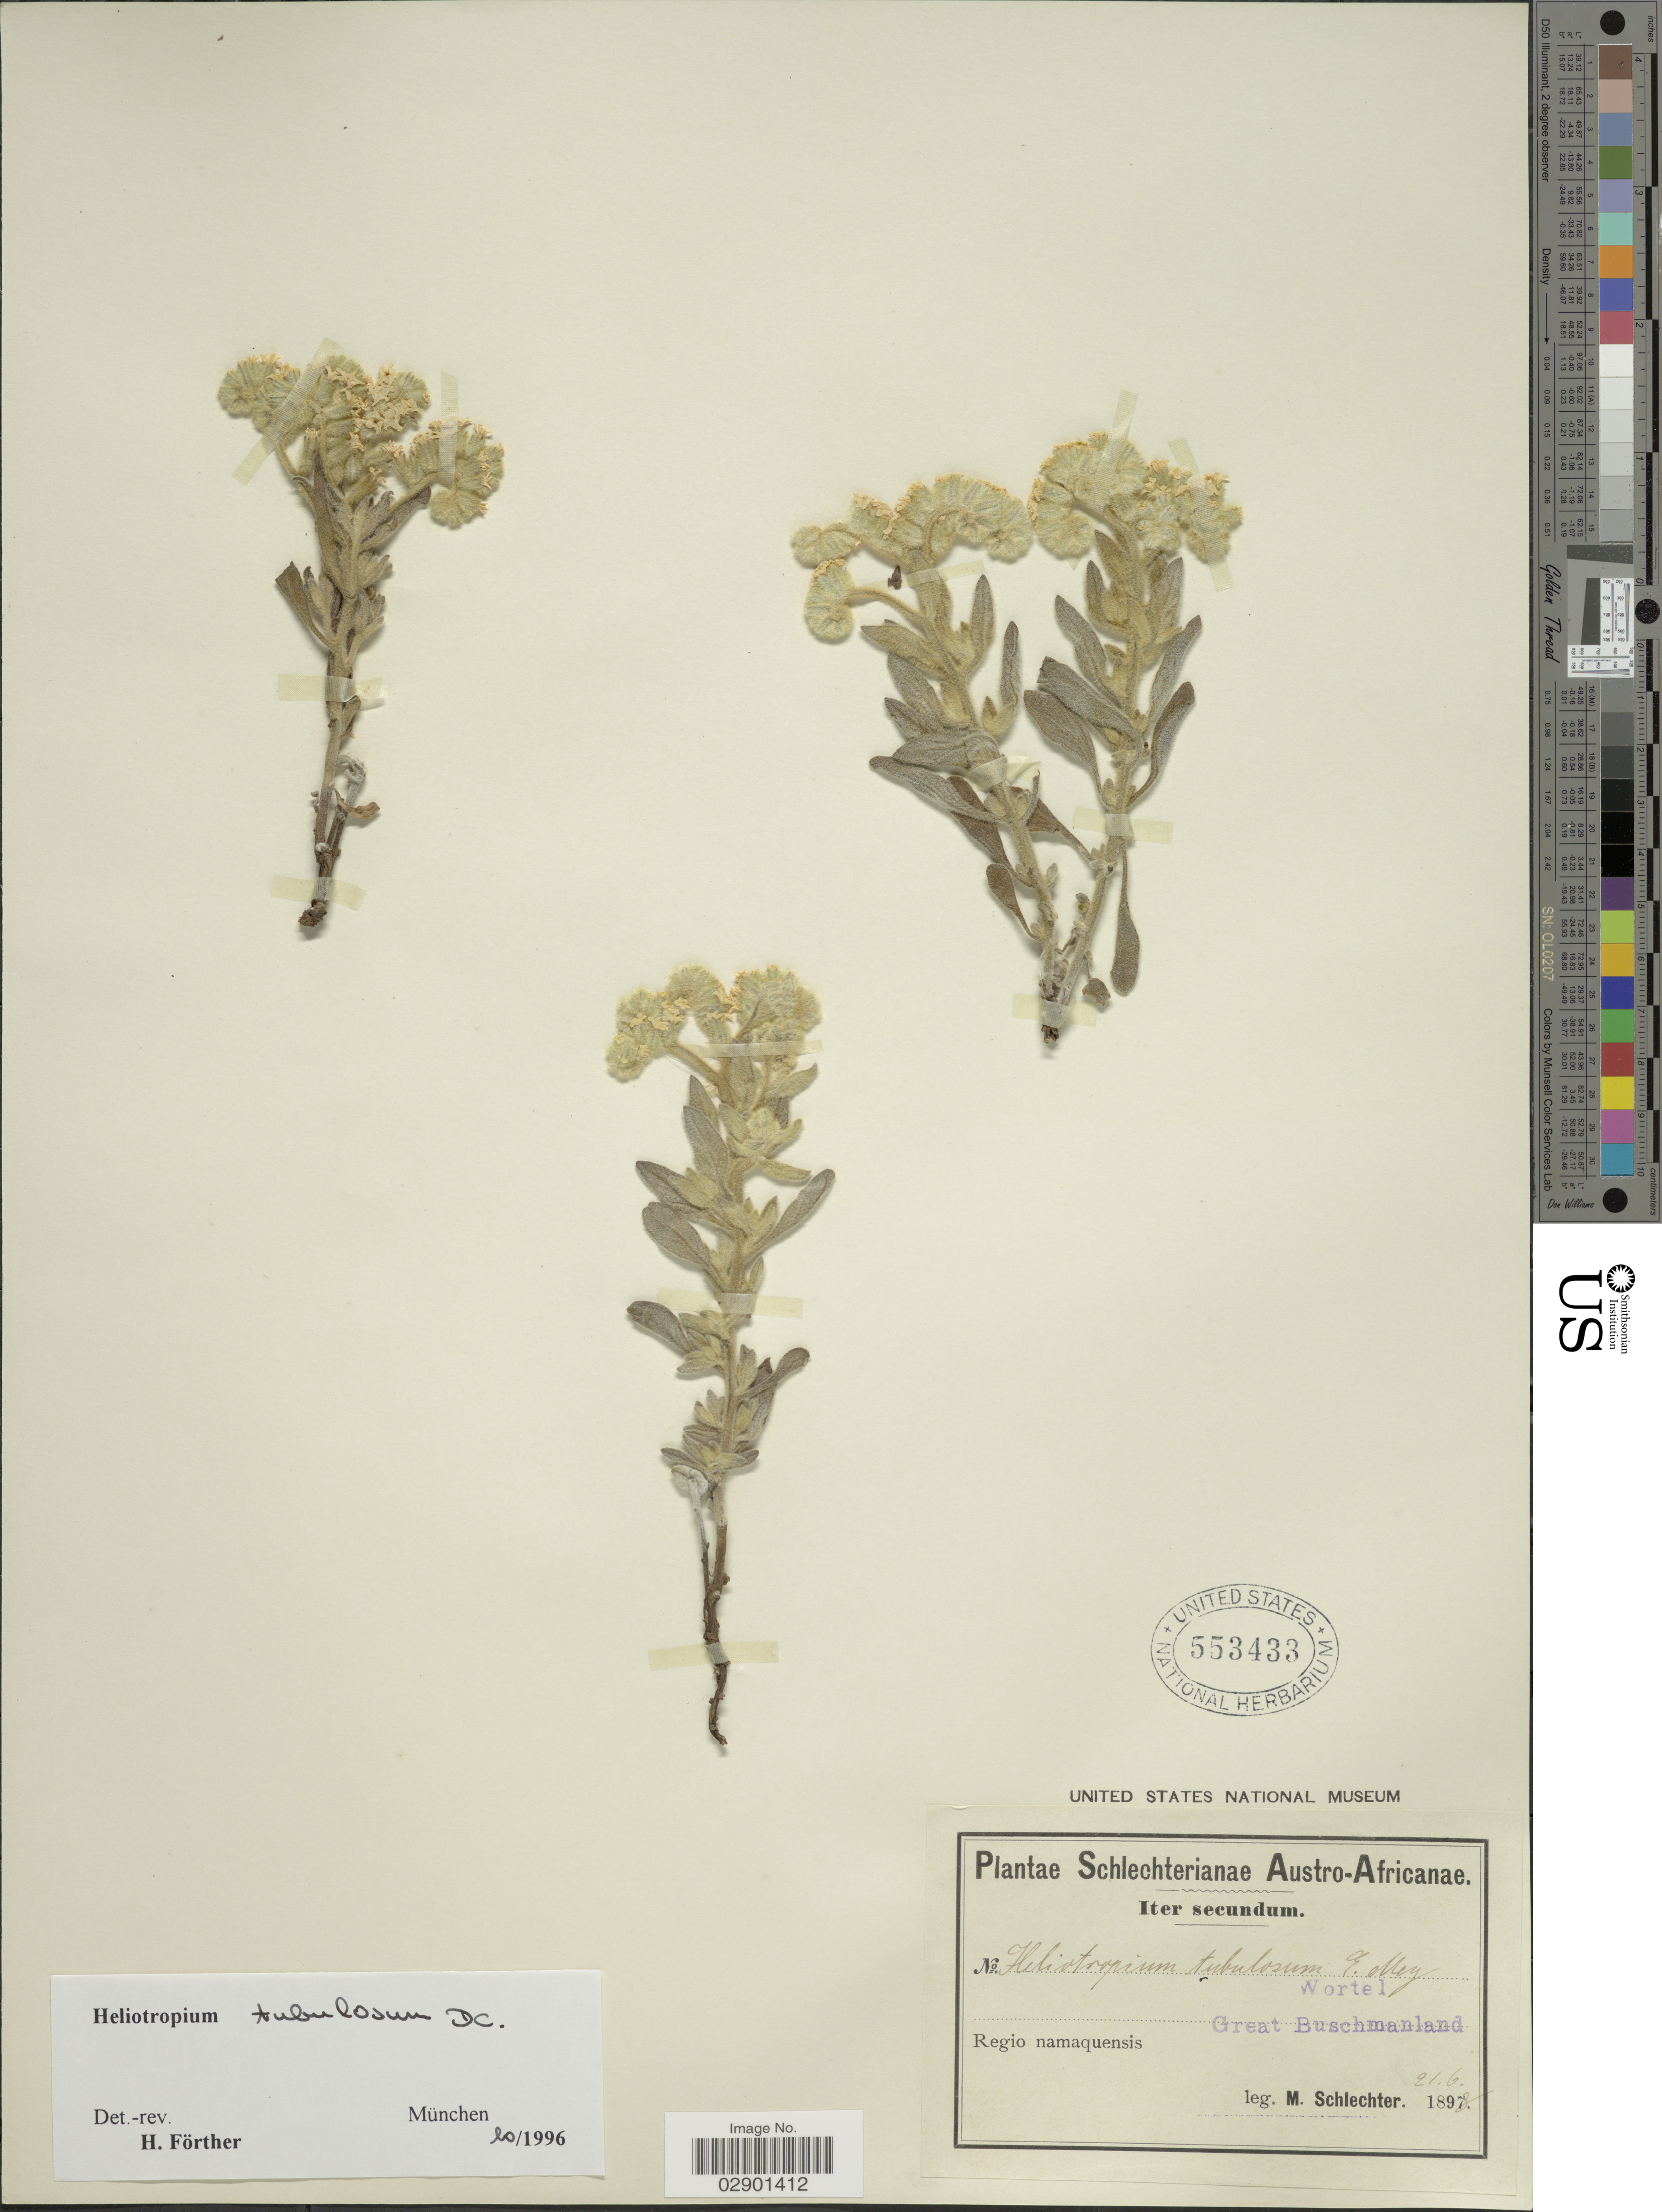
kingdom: Plantae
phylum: Tracheophyta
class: Magnoliopsida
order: Boraginales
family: Heliotropiaceae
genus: Heliotropium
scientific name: Heliotropium tubulosum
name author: E. Mey. ex DC.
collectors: M. Schlechter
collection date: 1878-06-21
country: South Africa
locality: Austro-Africanae. Wortel. Great Buschmanland. Regio namaquensis.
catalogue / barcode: US 553433